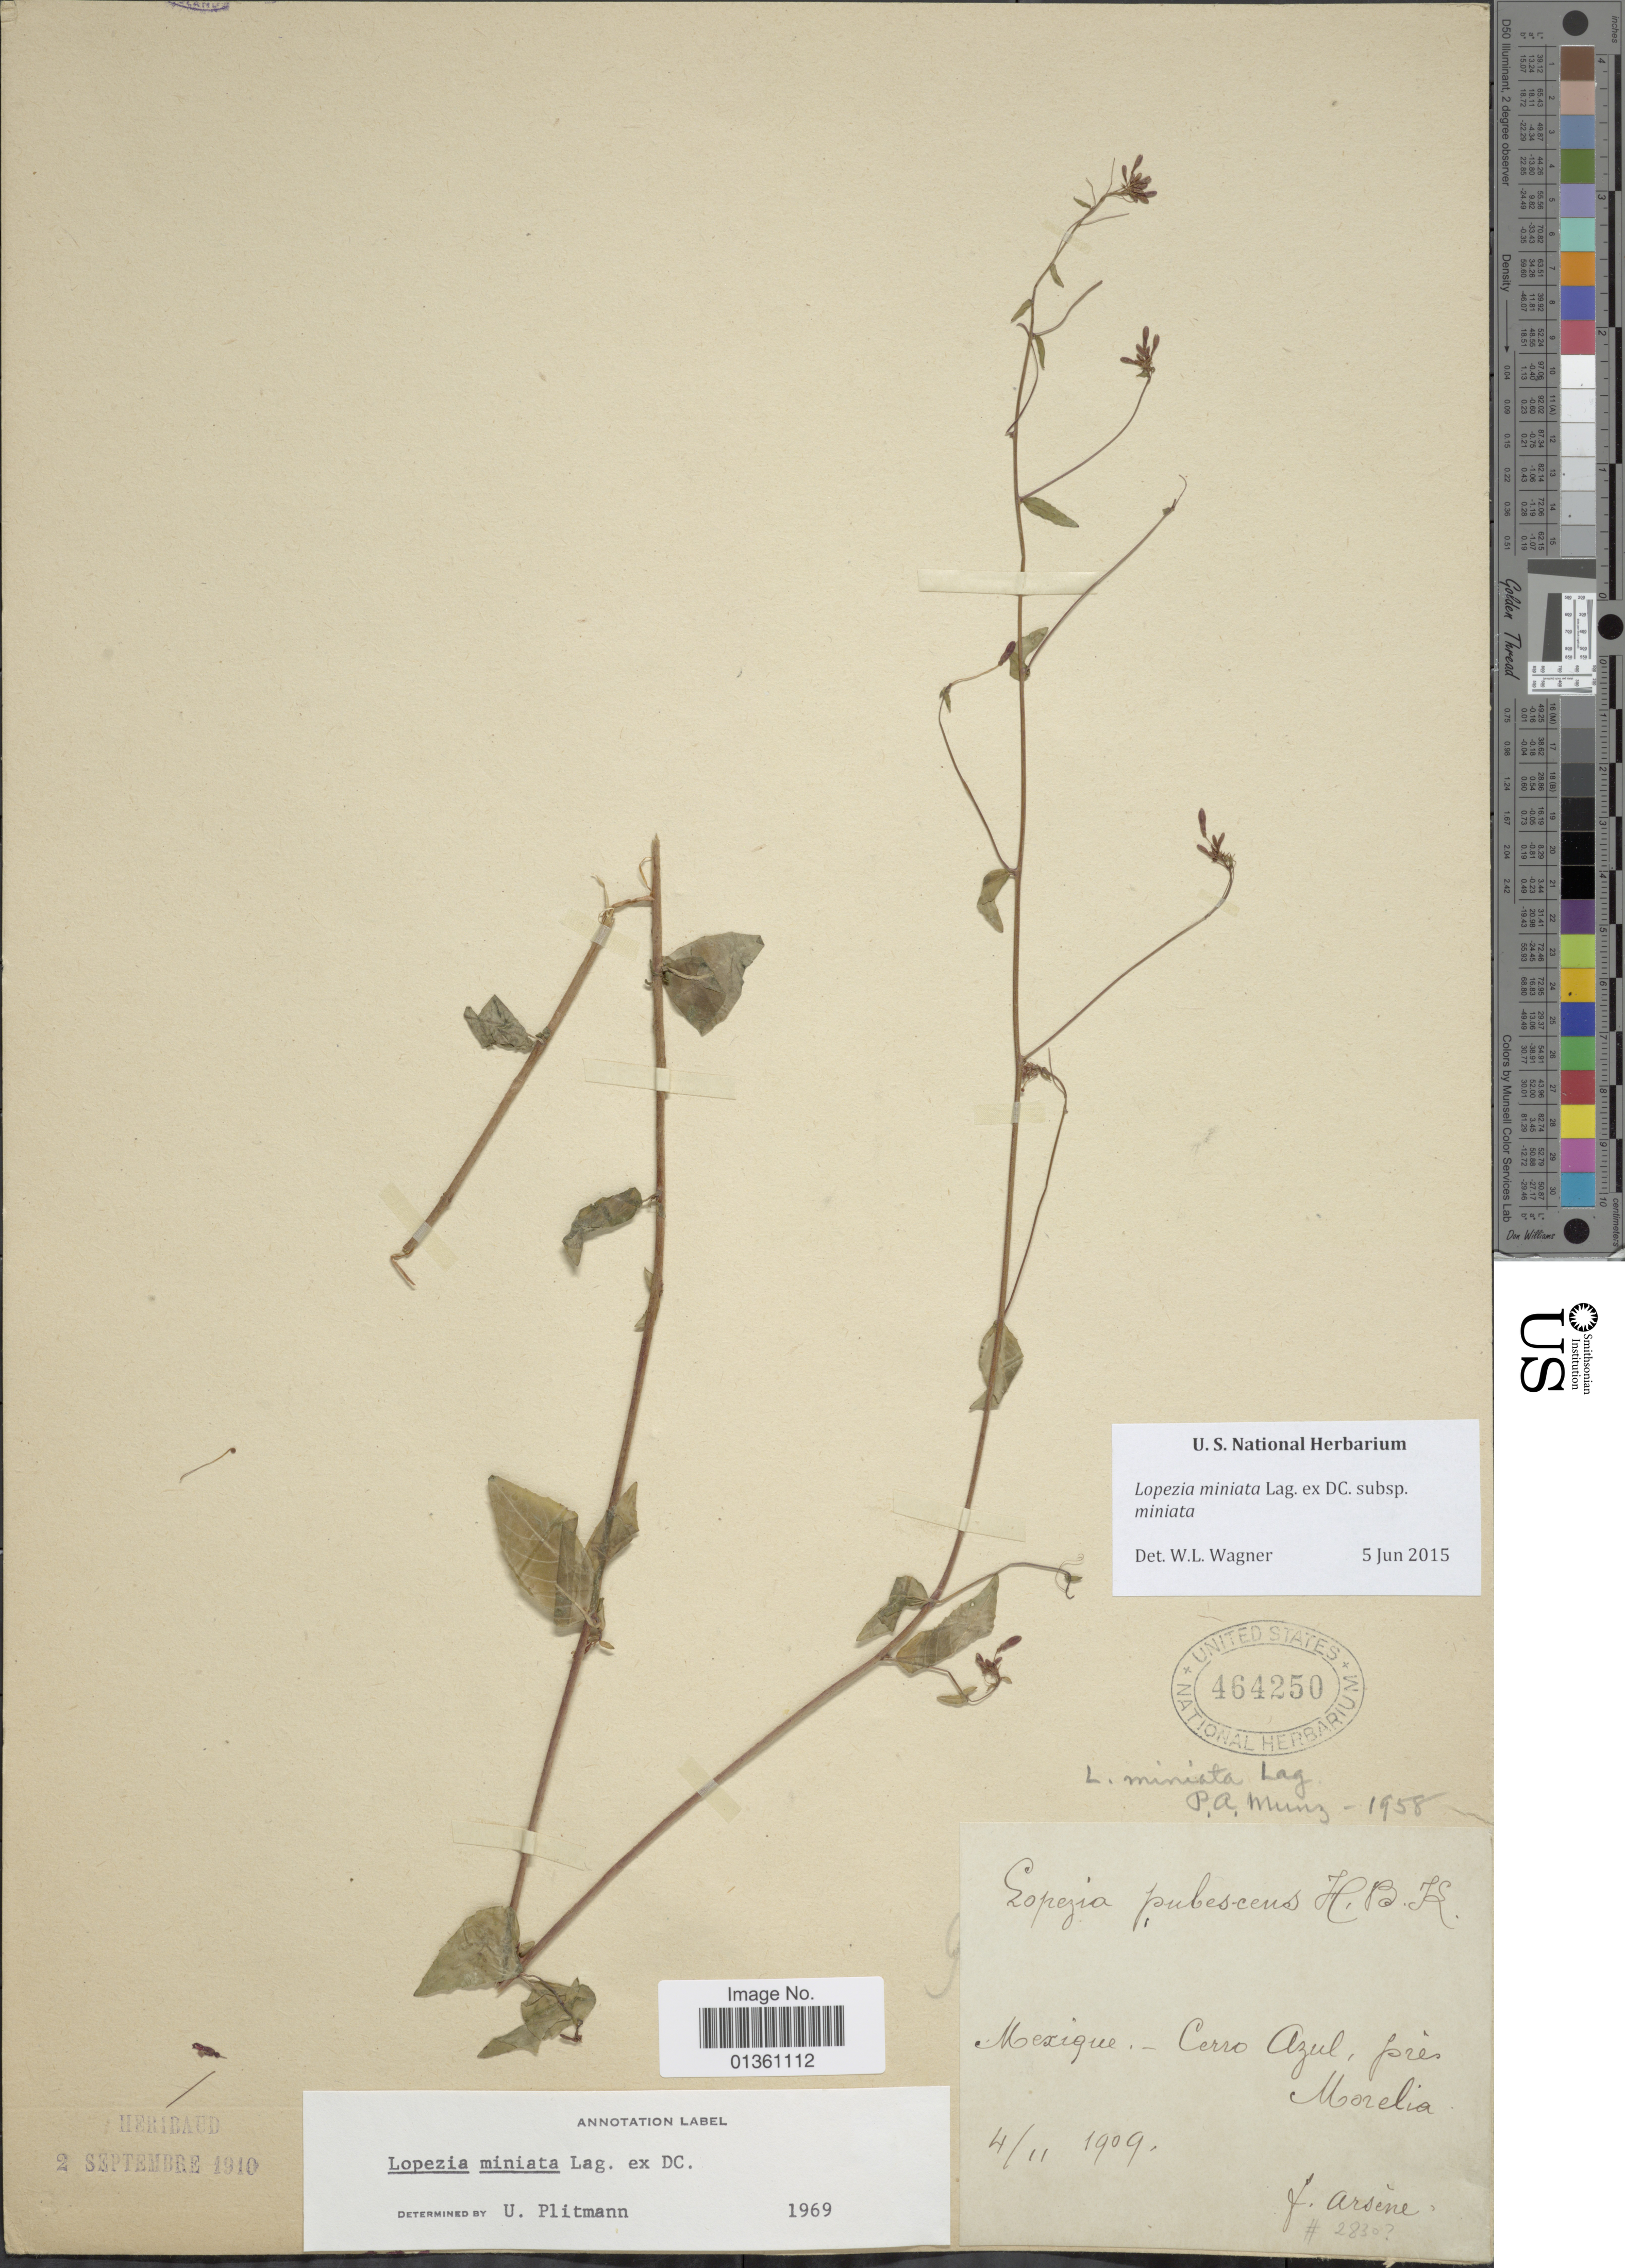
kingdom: Plantae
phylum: Tracheophyta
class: Magnoliopsida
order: Myrtales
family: Onagraceae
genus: Lopezia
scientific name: Lopezia miniata subsp. miniata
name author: Lag. ex DC.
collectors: F. Arsène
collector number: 2830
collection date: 1909-11-04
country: Mexico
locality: Cerro Azul, près Morelia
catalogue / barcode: US 464250